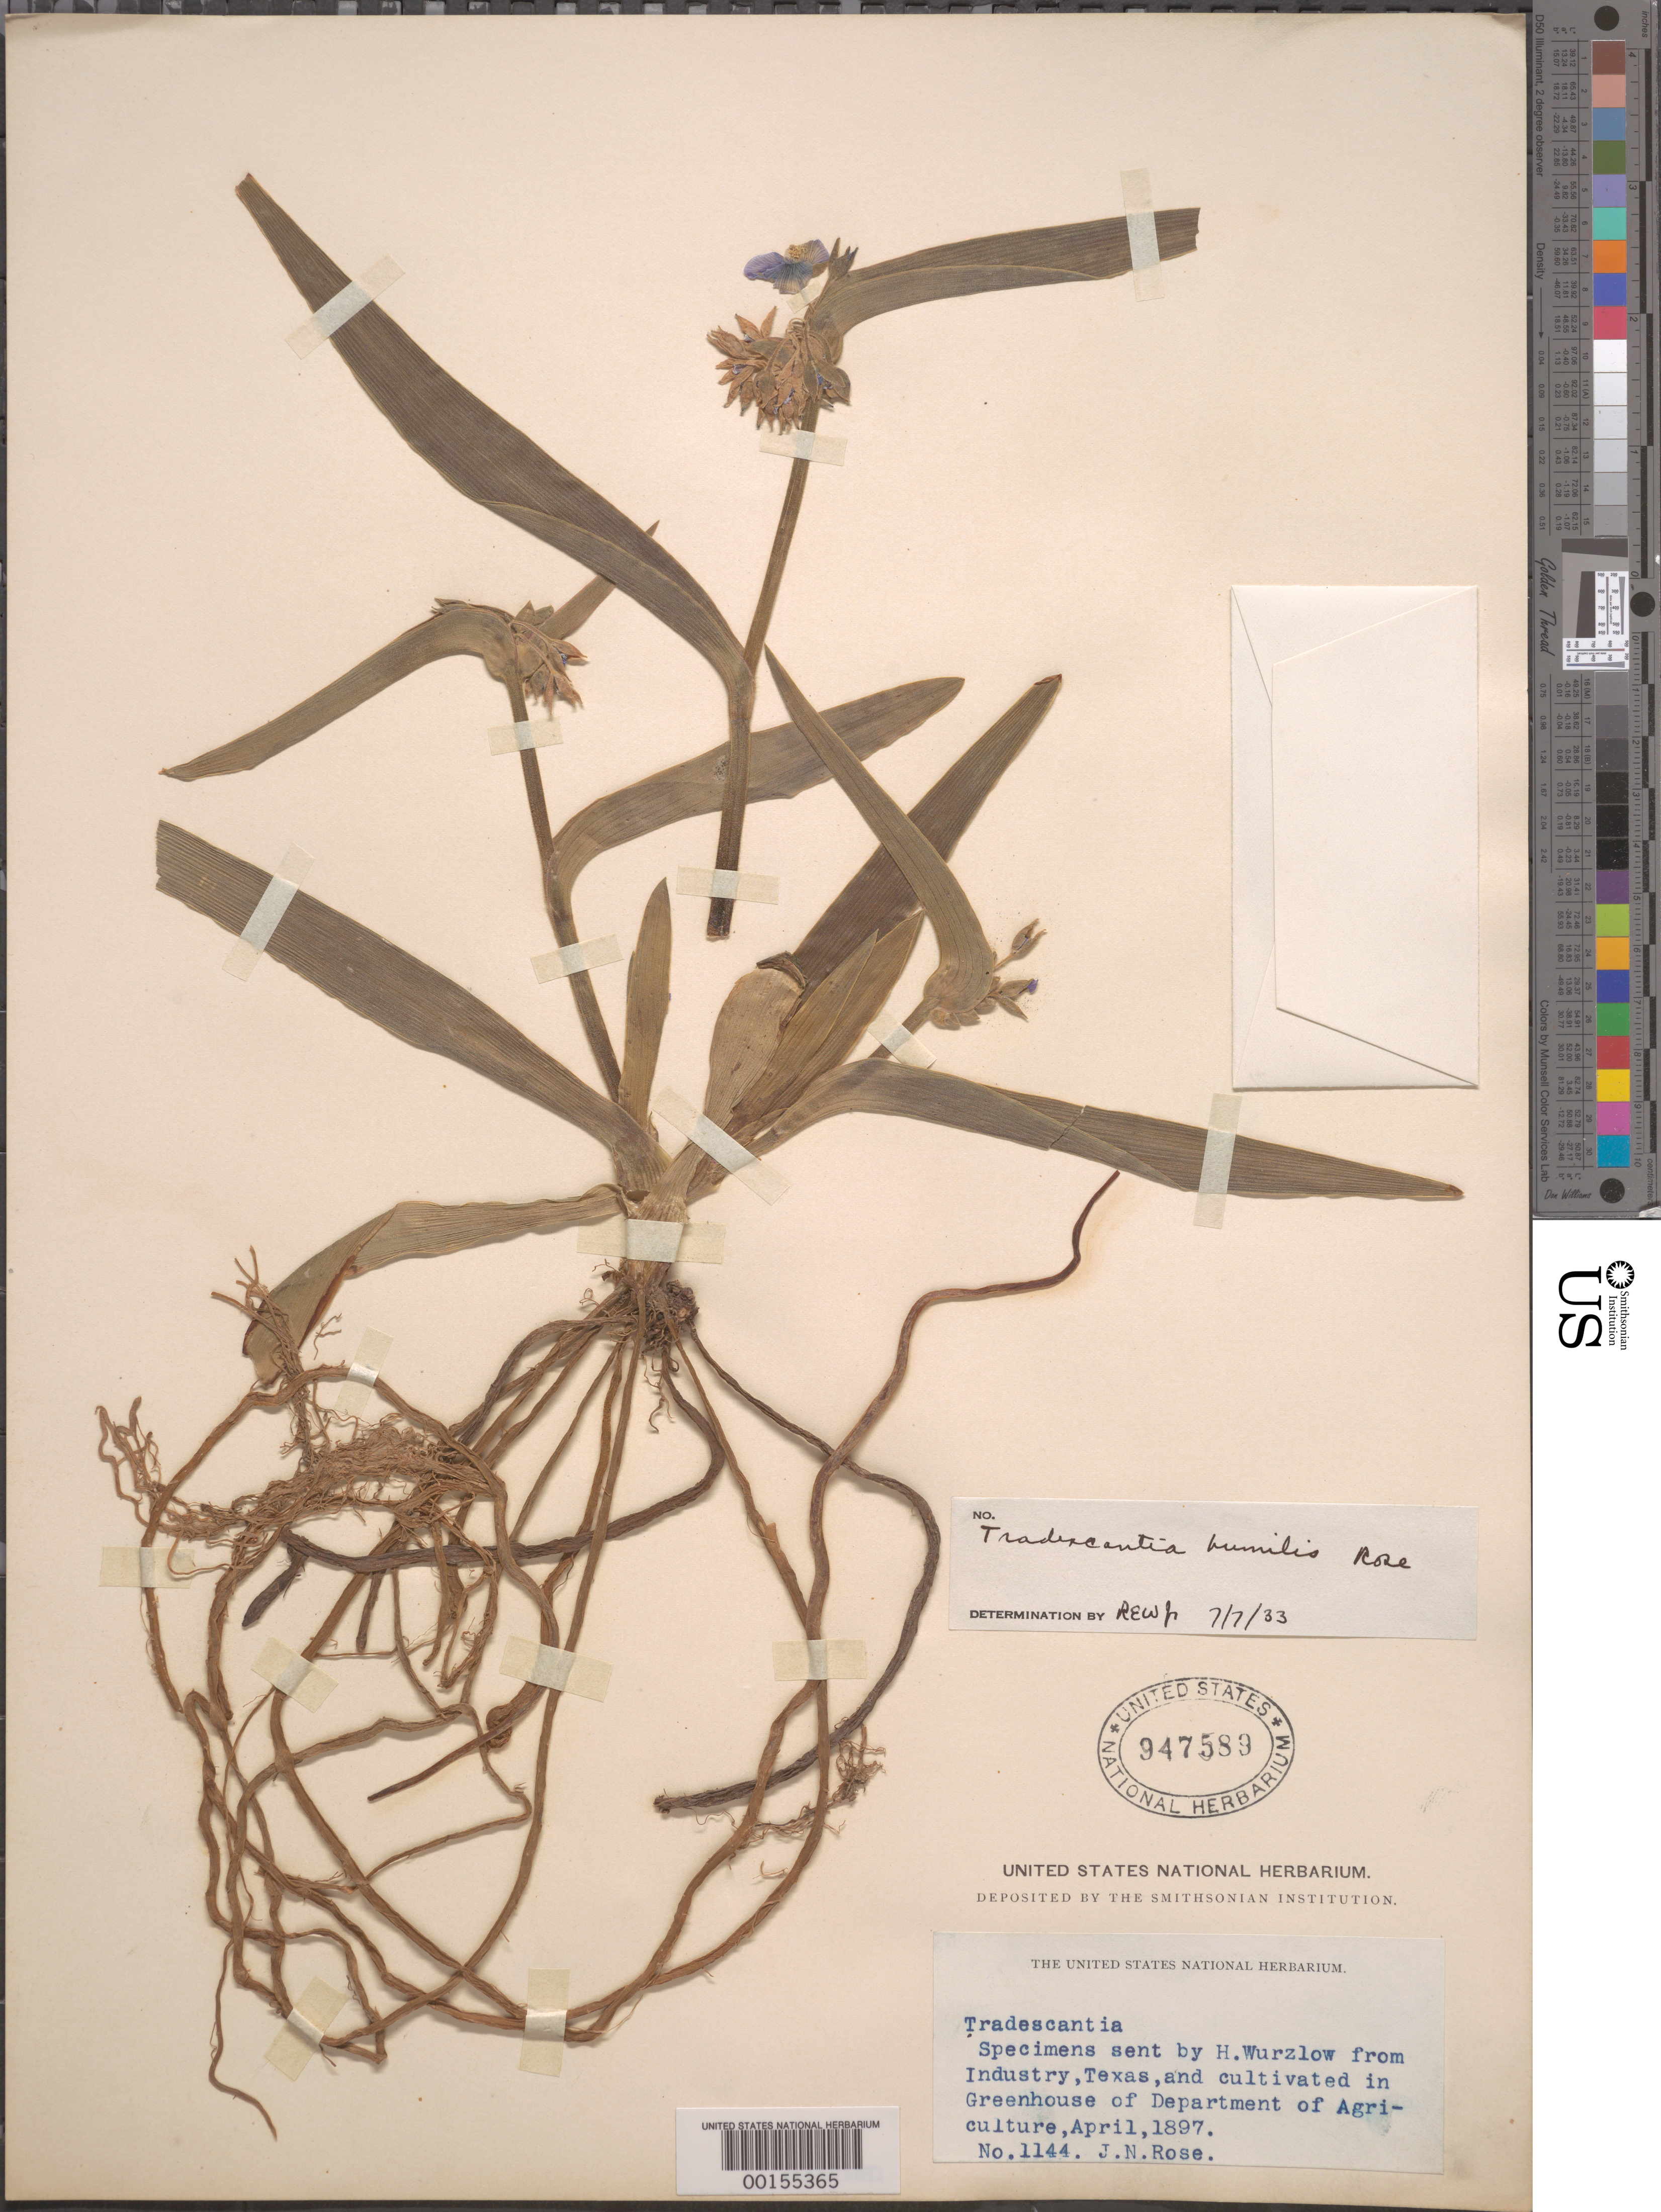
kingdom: Plantae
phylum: Tracheophyta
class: Liliopsida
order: Commelinales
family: Commelinaceae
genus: Tradescantia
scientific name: Tradescantia humilis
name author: Rose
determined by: Woodward, R. E.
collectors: J. N. Rose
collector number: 1144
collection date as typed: Apr 1897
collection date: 1897-04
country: United States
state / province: Texas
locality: Dept. of agriculture, texas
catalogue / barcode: US 947589